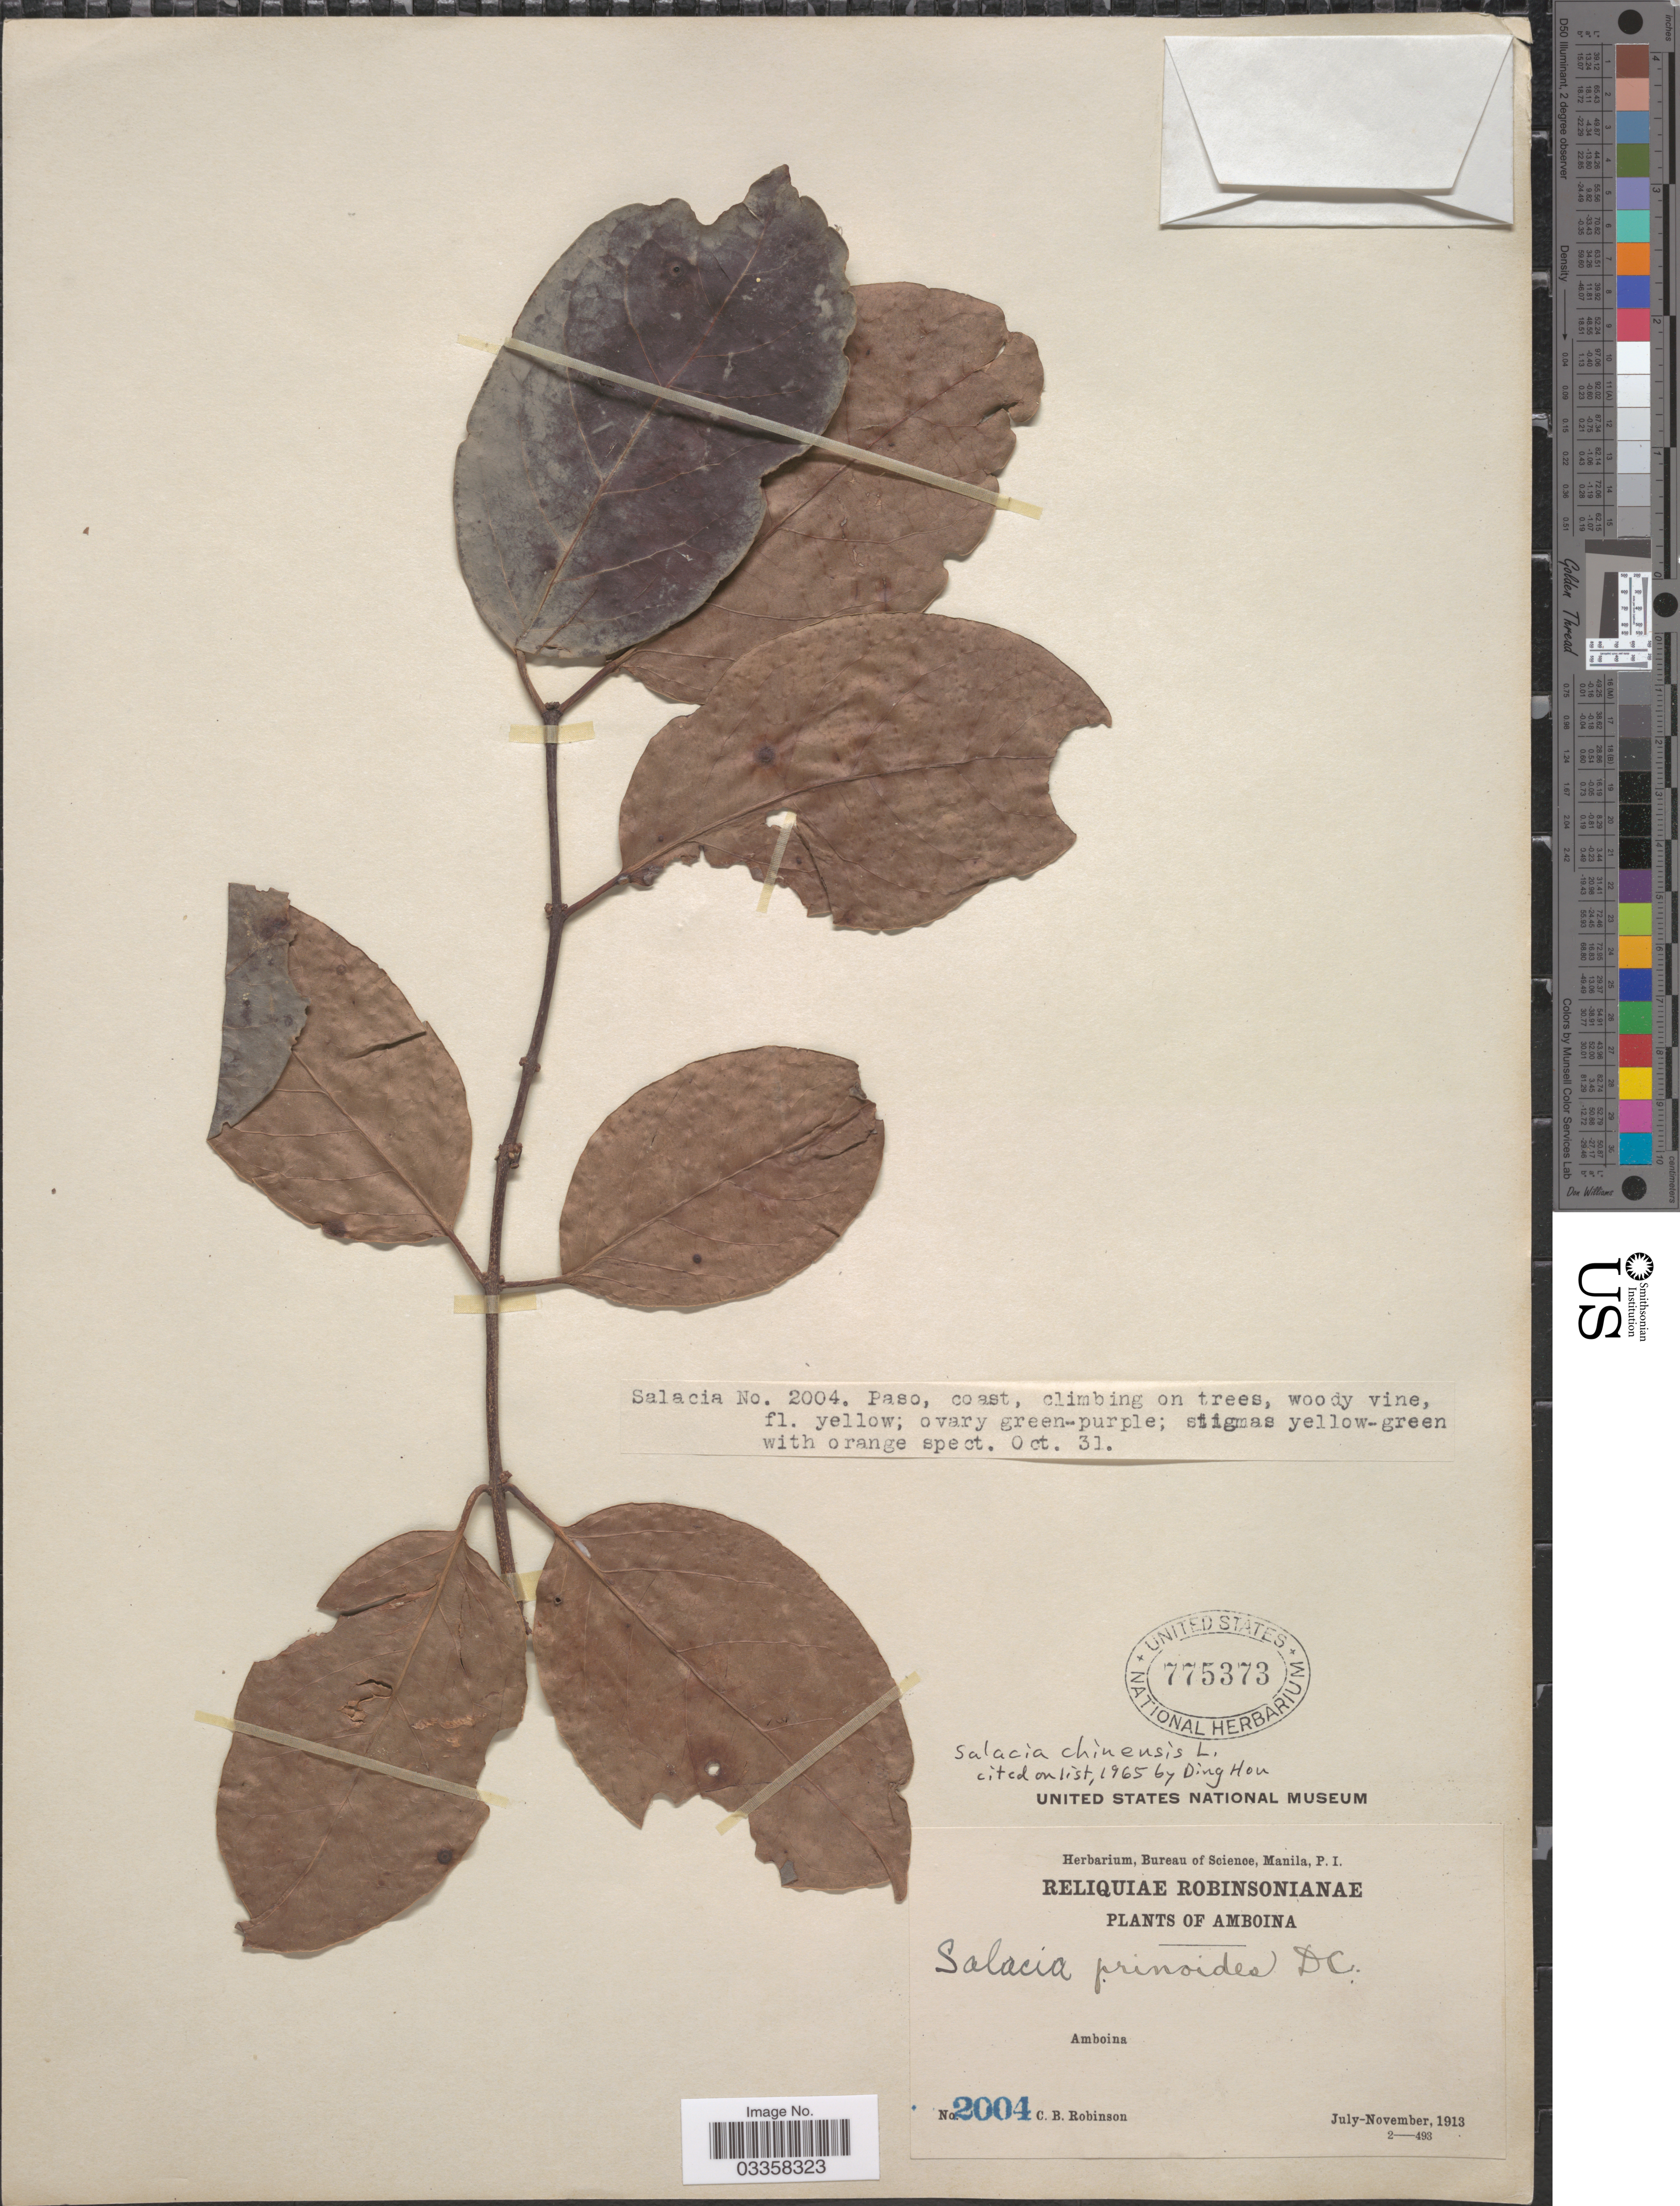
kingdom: Plantae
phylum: Tracheophyta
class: Magnoliopsida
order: Celastrales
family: Celastraceae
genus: Salacia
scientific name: Salacia chinensis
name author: L.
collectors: C. Robinson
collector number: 2004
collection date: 1913-07/1913-11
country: Indonesia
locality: Amboina.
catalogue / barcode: US 775373